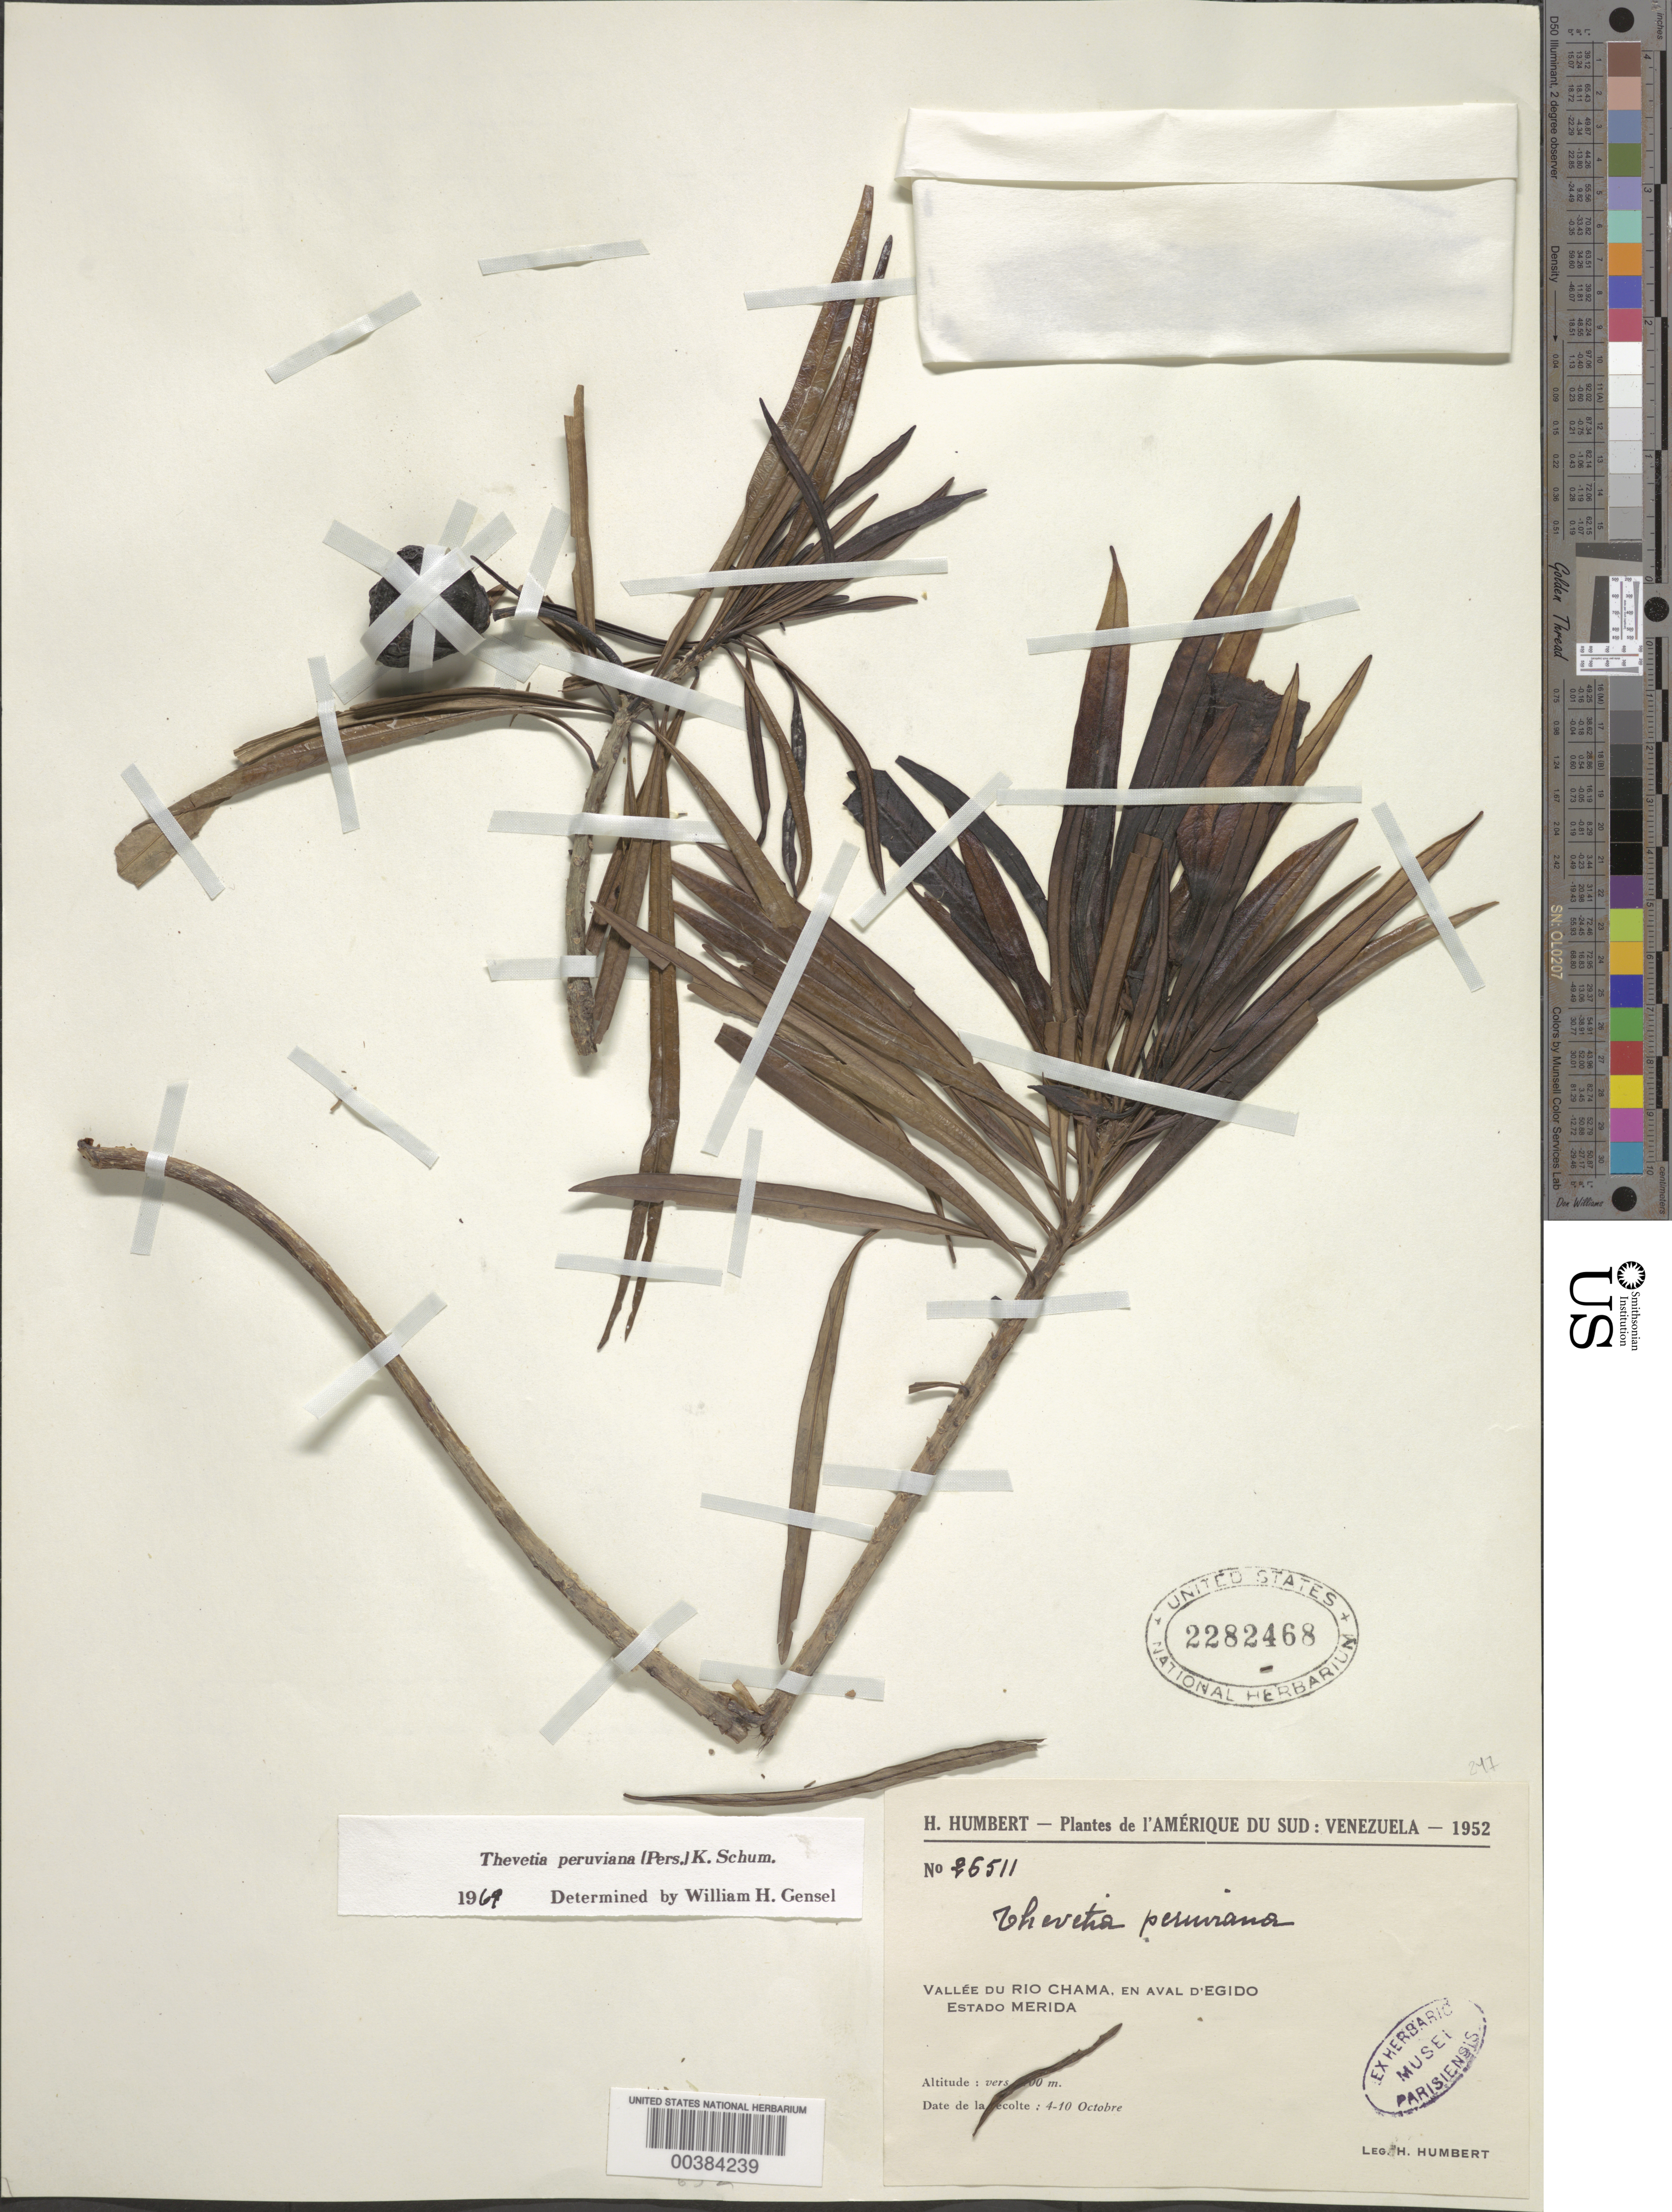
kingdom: Plantae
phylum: Tracheophyta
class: Magnoliopsida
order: Gentianales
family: Apocynaceae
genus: Thevetia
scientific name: Thevetia peruviana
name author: (Pers.) K. Schum.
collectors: H. Humbert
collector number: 26511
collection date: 1952-10-04/1952-10-10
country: Venezuela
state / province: Mérida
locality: Vallée du Rio Chama, en aval D'Egido.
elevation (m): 100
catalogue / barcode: US 2282468